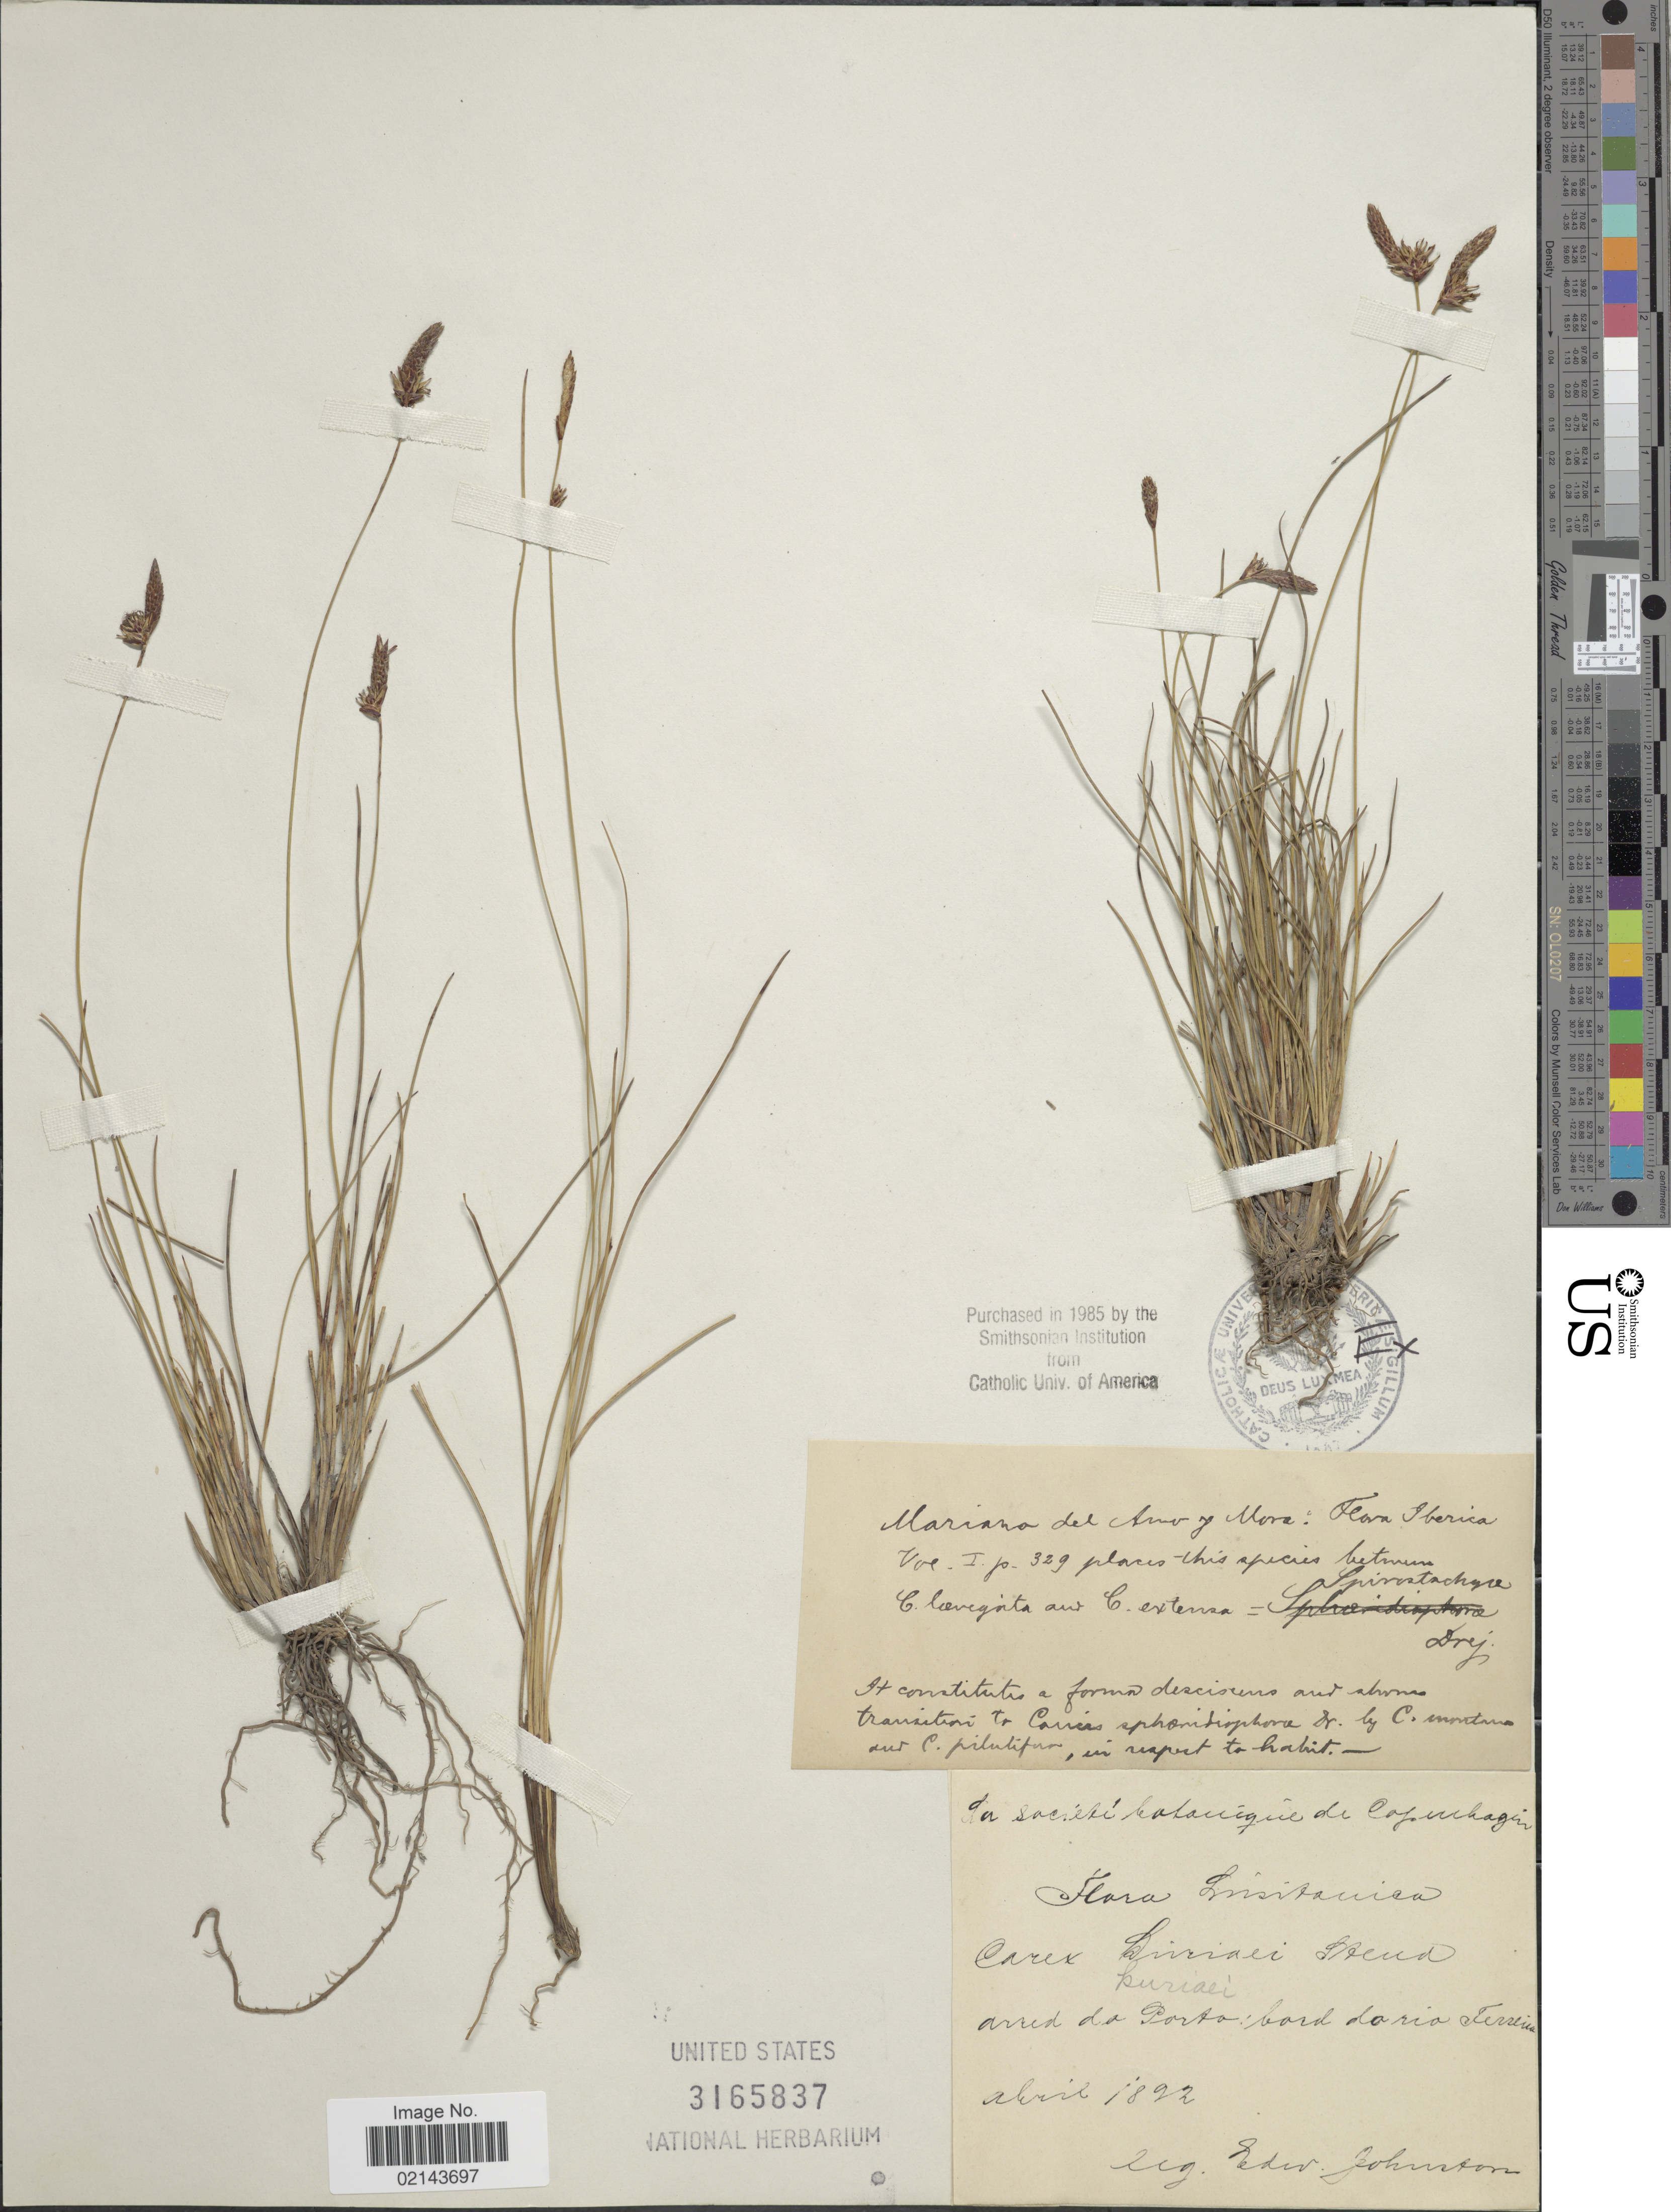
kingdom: Plantae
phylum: Tracheophyta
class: Liliopsida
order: Poales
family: Cyperaceae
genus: Carex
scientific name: Carex sp.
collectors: E. Johnston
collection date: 1892-04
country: Portugal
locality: Arred da Porto: bord do rio Rio Ferreira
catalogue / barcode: US 3165837